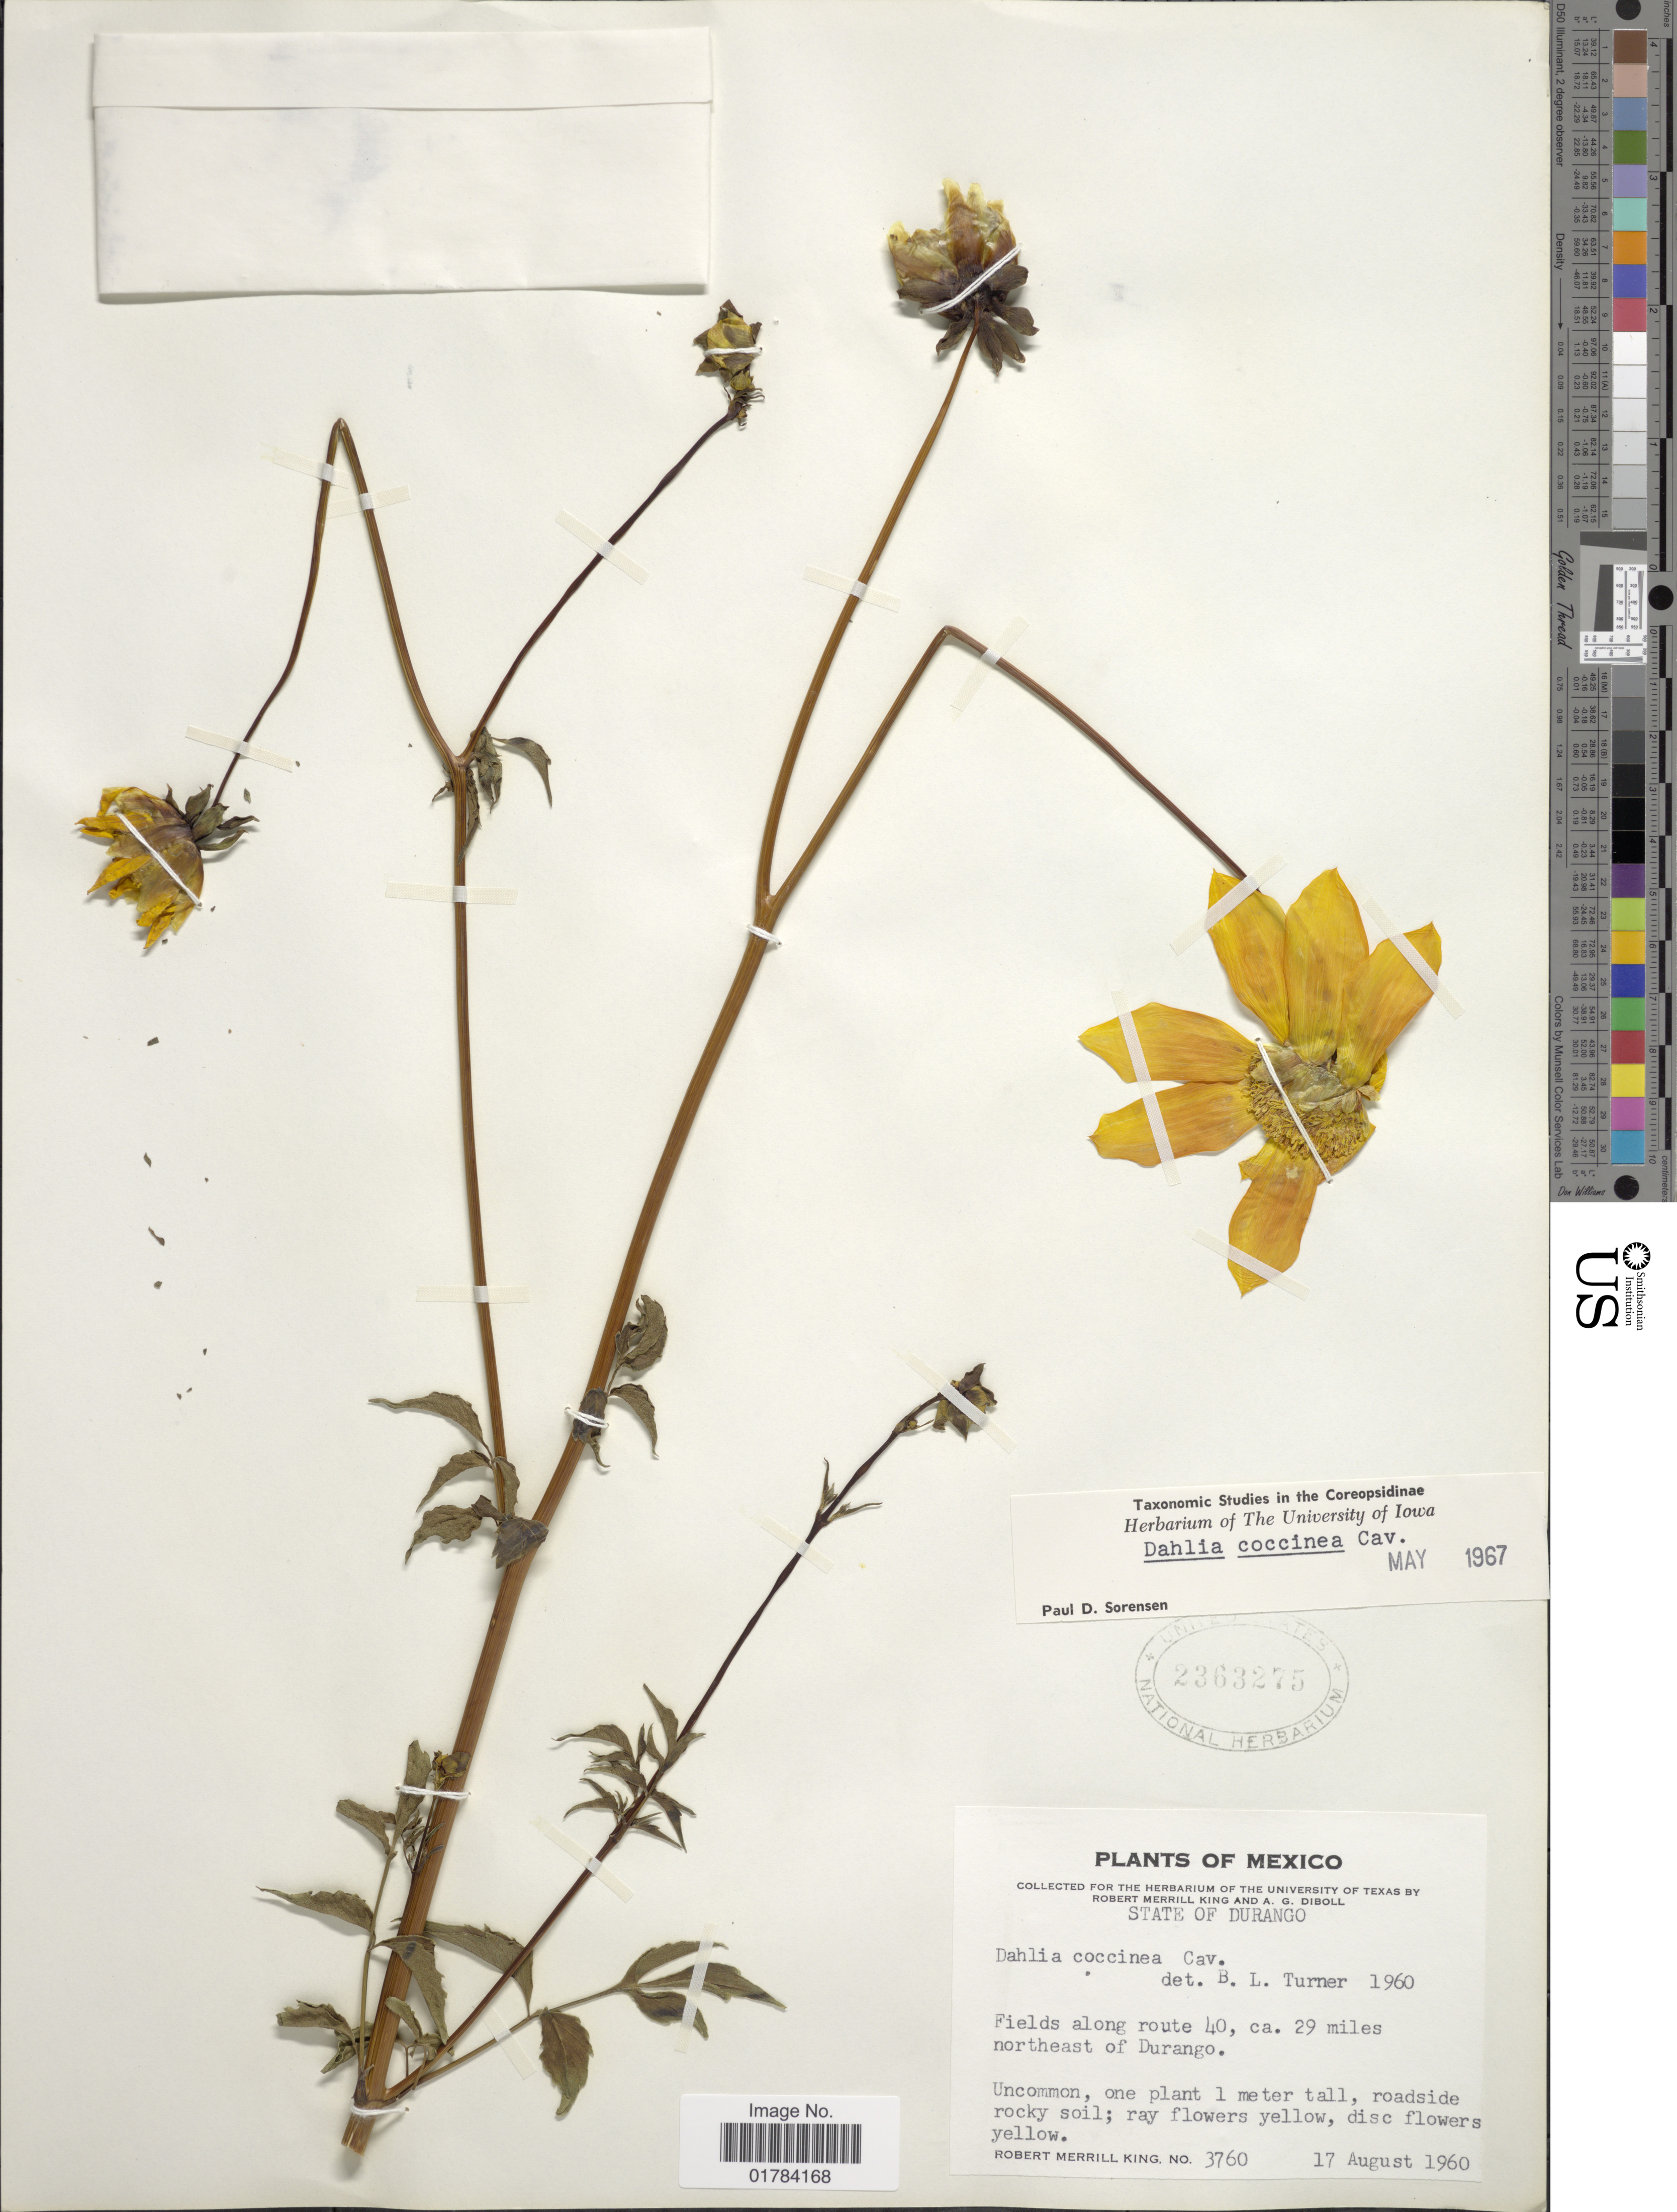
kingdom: Plantae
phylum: Tracheophyta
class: Magnoliopsida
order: Asterales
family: Asteraceae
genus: Dahlia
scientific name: Dahlia coccinea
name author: Cav.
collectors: R. M. King & A. Diboll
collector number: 3760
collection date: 1960-08-17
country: Mexico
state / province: Durango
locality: Fields along route 40, ca. 29 miles northeast of Durango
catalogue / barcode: US 2363275